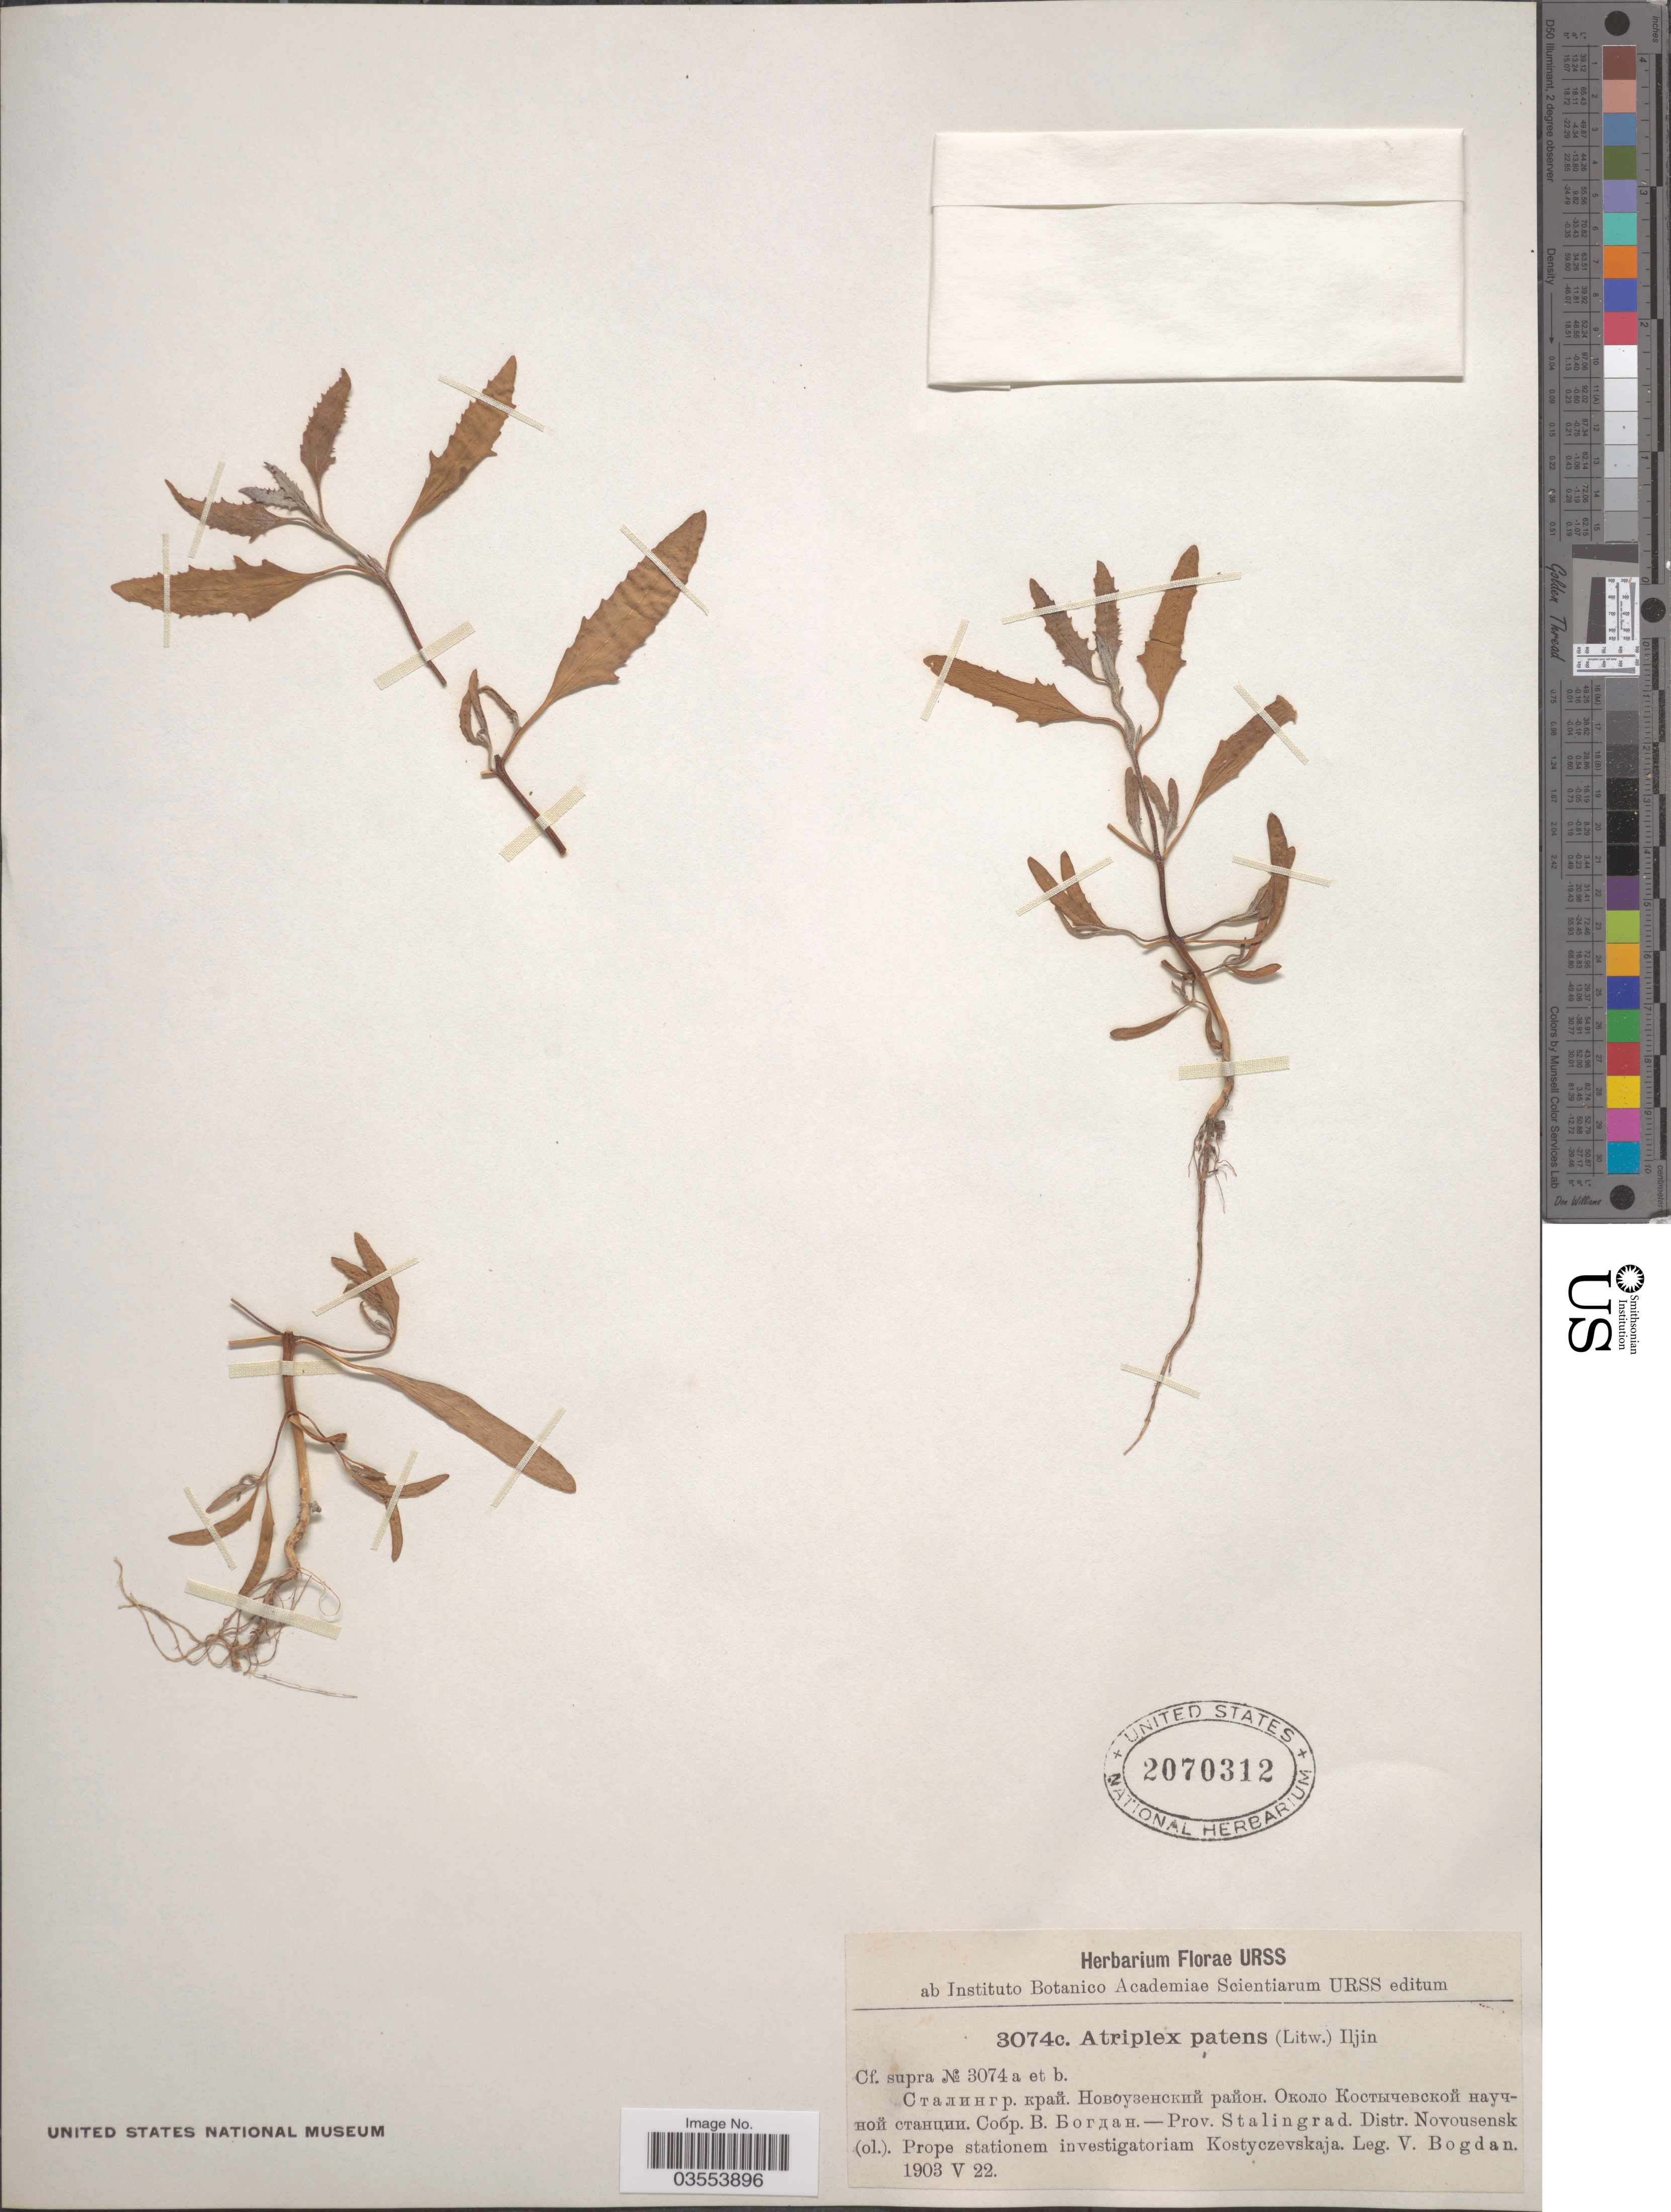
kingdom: Plantae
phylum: Tracheophyta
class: Magnoliopsida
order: Caryophyllales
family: Amaranthaceae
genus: Atriplex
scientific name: Atriplex patens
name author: (Litv.) Iljin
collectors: V. Bogdan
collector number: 3074c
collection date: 1903-05-22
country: Russian Federation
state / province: Volgograd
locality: Prov. Stalingrad. Distr. Novousensk (ol.). Prope stationem investigatoriam Kostyczevskaja.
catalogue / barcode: US 2070312